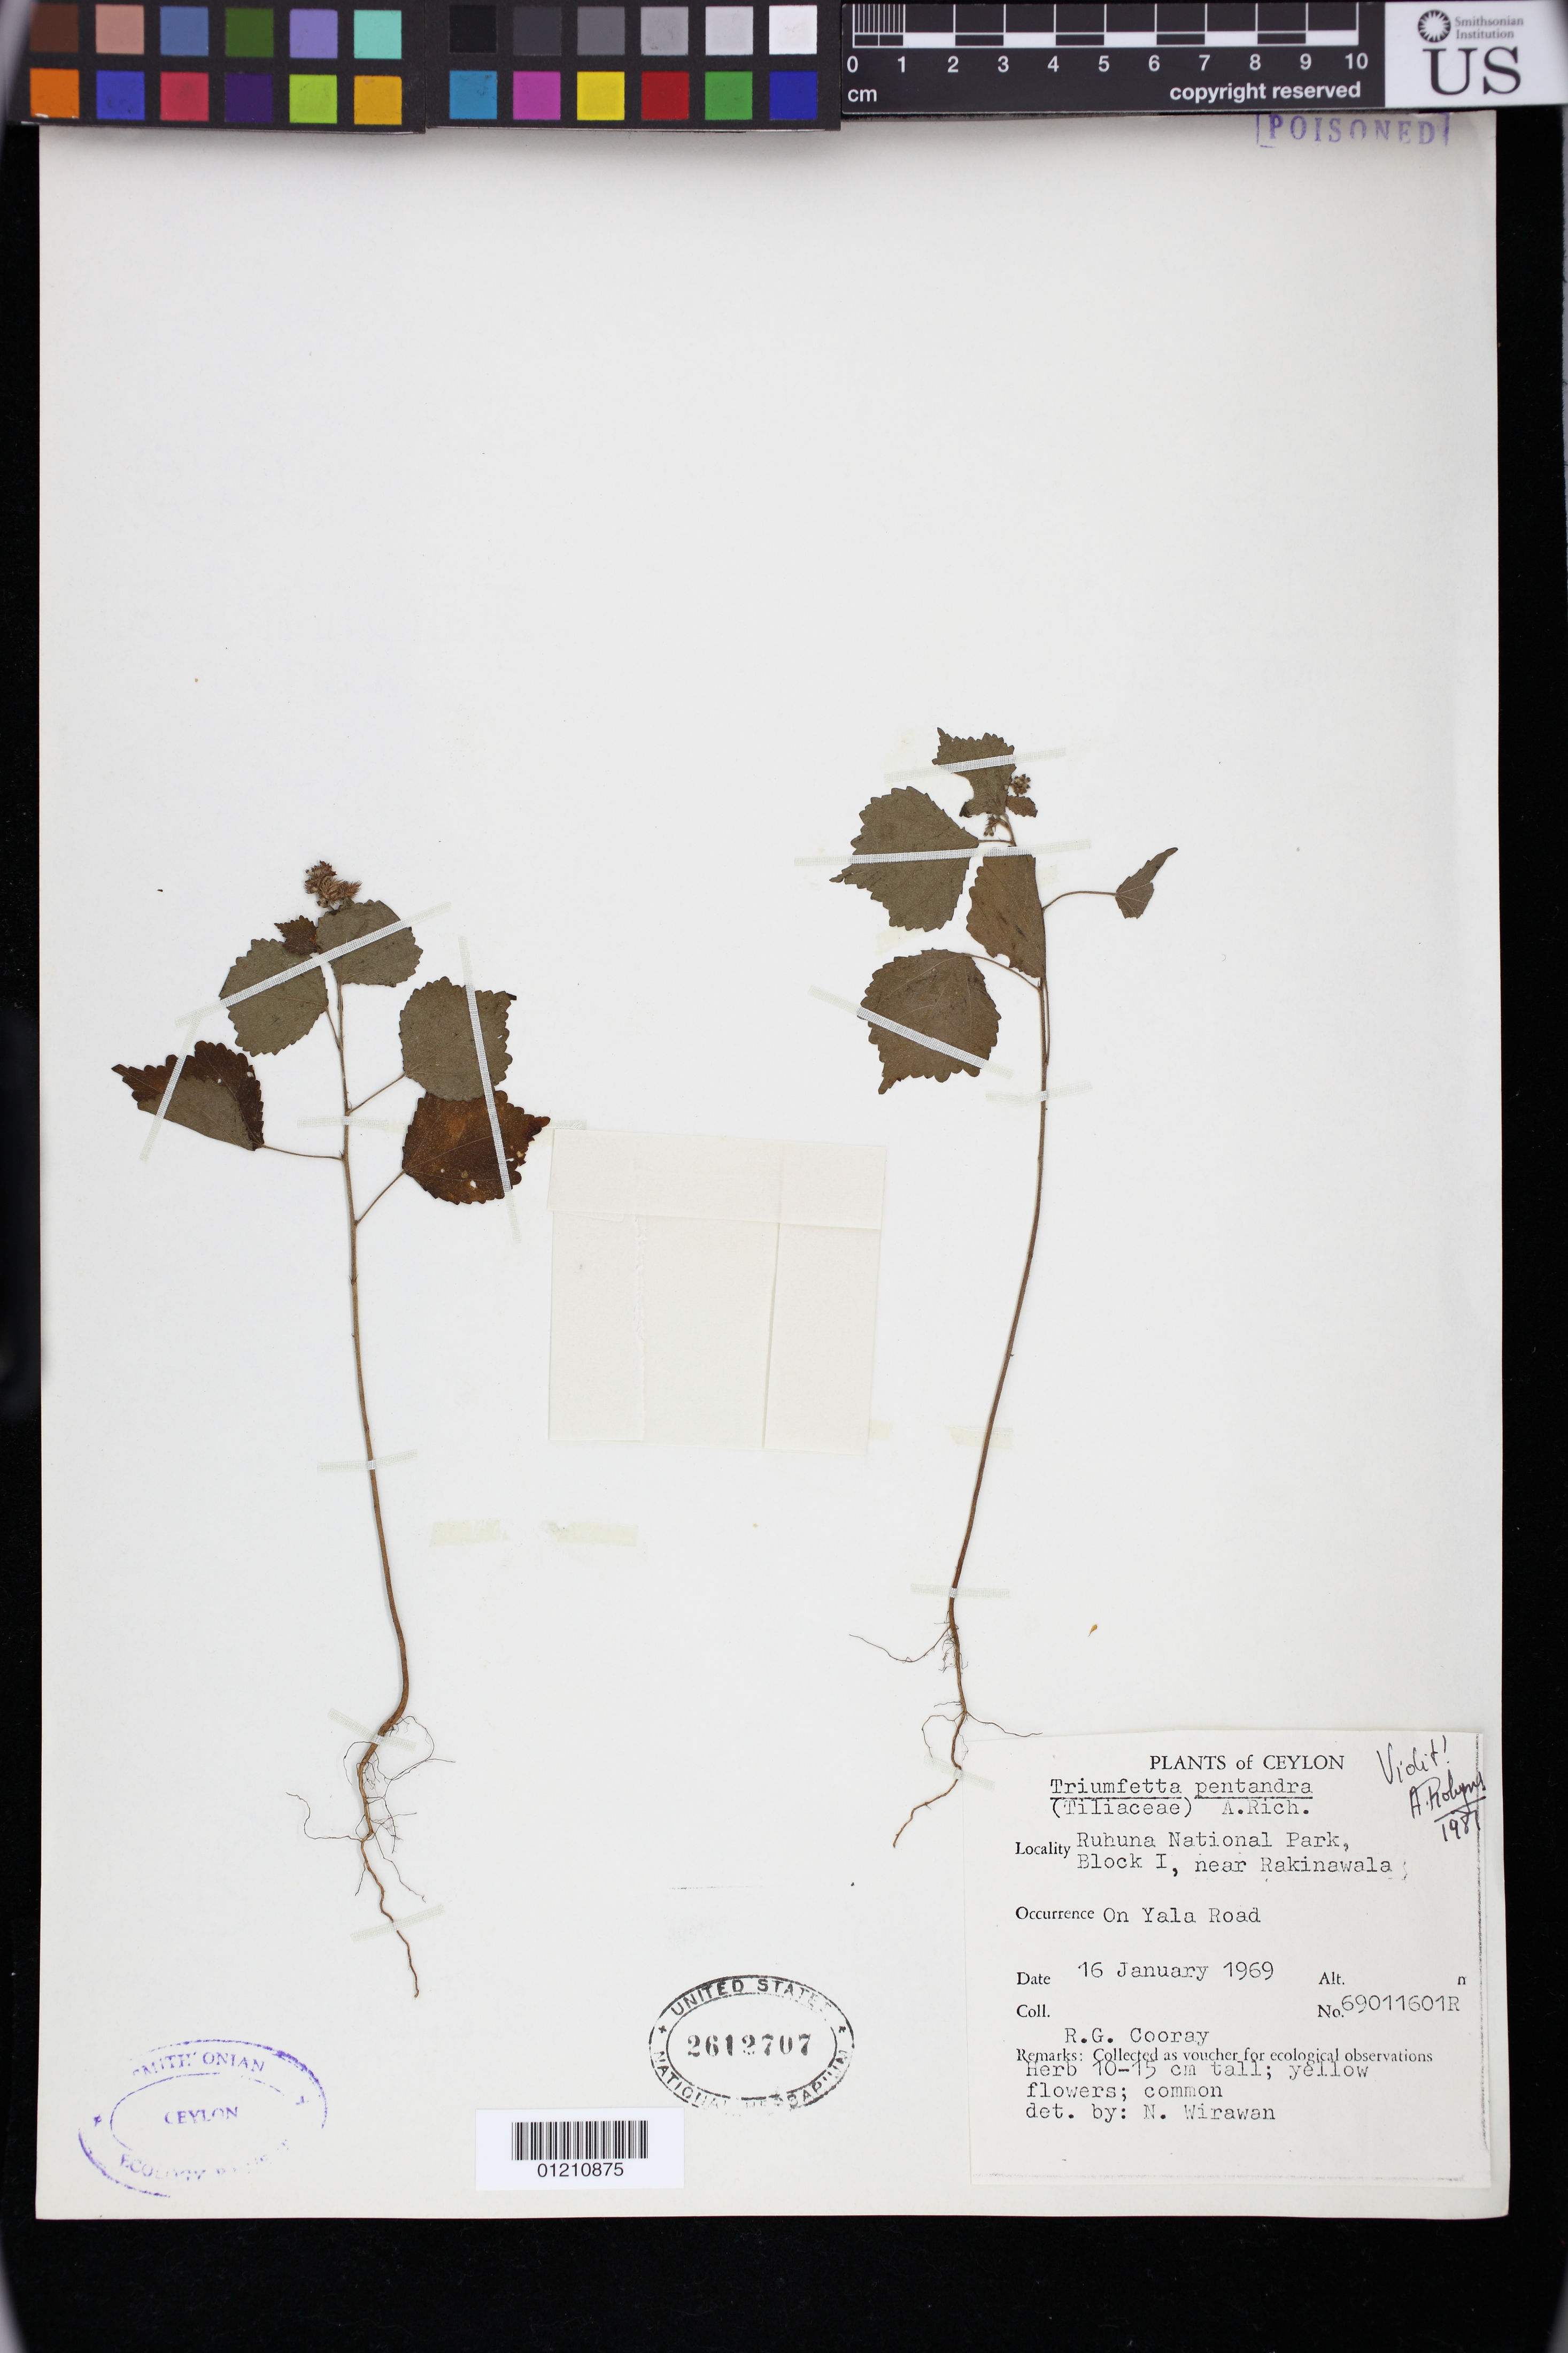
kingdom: Plantae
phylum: Tracheophyta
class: Magnoliopsida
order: Malvales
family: Malvaceae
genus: Triumfetta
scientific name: Triumfetta pentandra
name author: A. Rich.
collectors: R. Cooray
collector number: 69011601R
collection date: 1969-01-16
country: Sri Lanka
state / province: Southern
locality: Yala National Park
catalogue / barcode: US 2612707